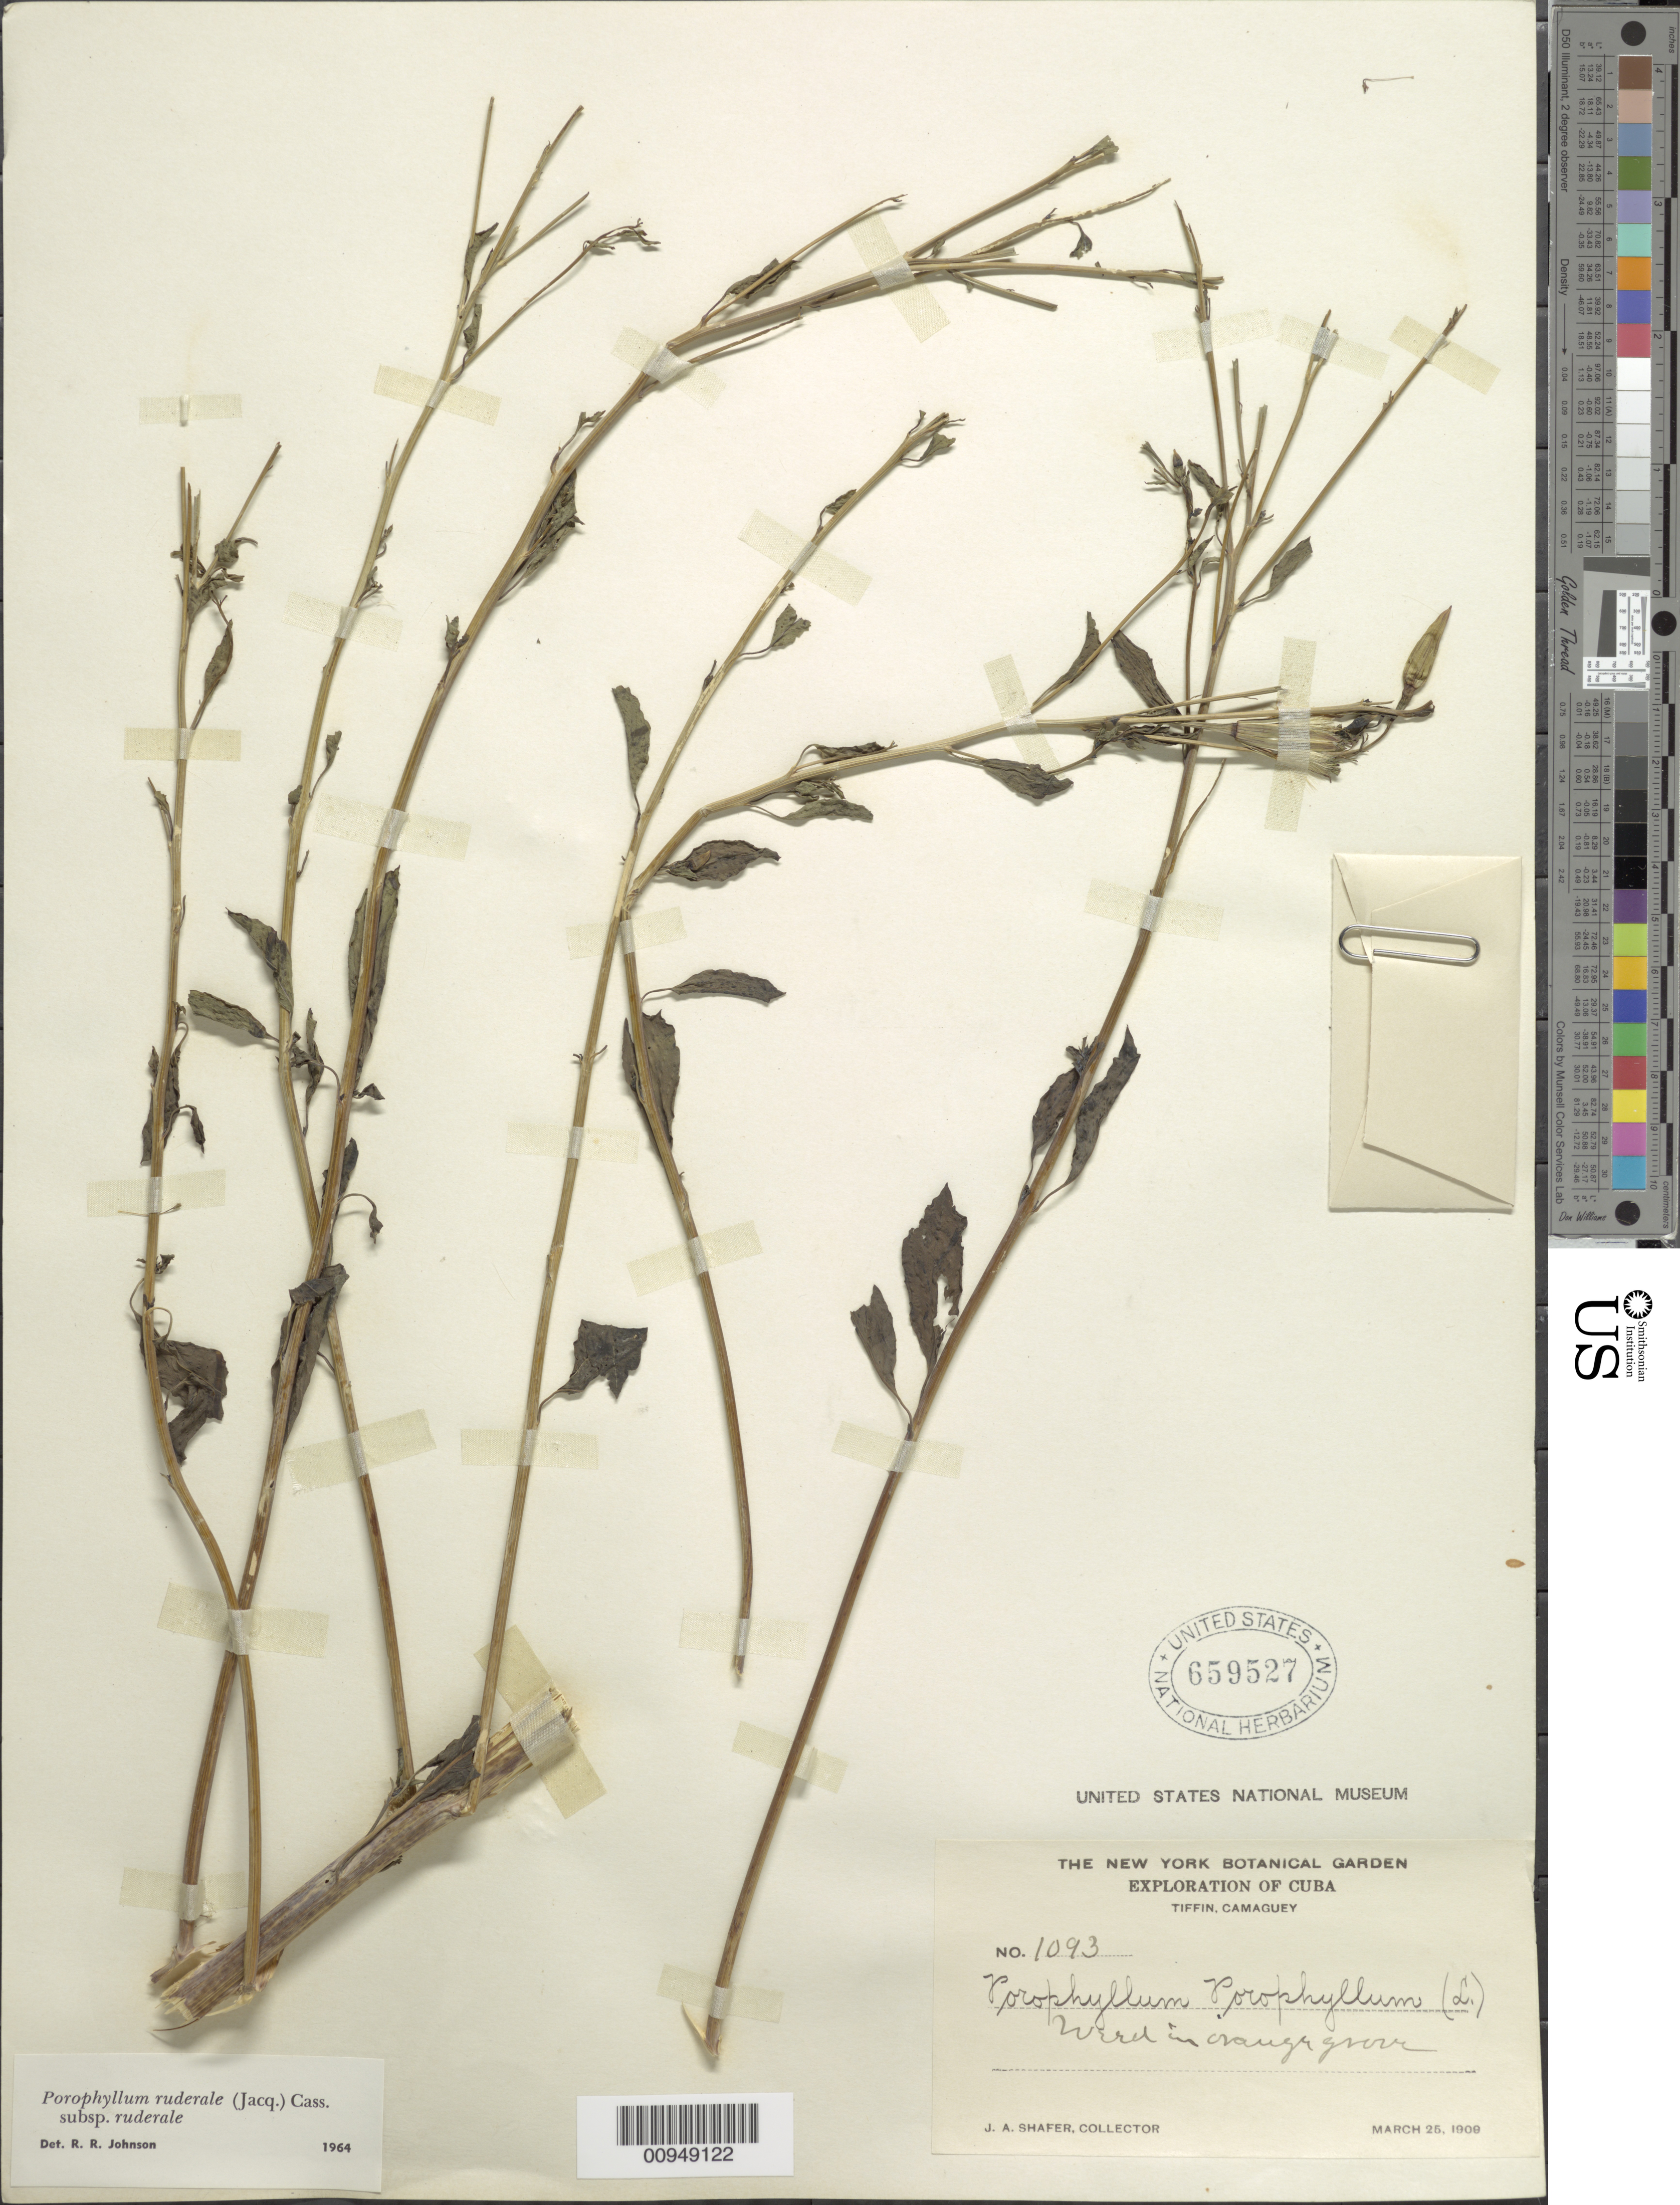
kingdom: Plantae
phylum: Tracheophyta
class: Magnoliopsida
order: Asterales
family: Asteraceae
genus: Porophyllum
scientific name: Porophyllum ruderale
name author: (Jacq.) Cass.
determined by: Johnson, R. R.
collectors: J. A. Shafer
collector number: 1093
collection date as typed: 25 Mar 1909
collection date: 1909-03-25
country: Cuba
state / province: Camagüey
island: Cuba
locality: Tiffin, orange grove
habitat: In orange grove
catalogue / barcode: US 659527